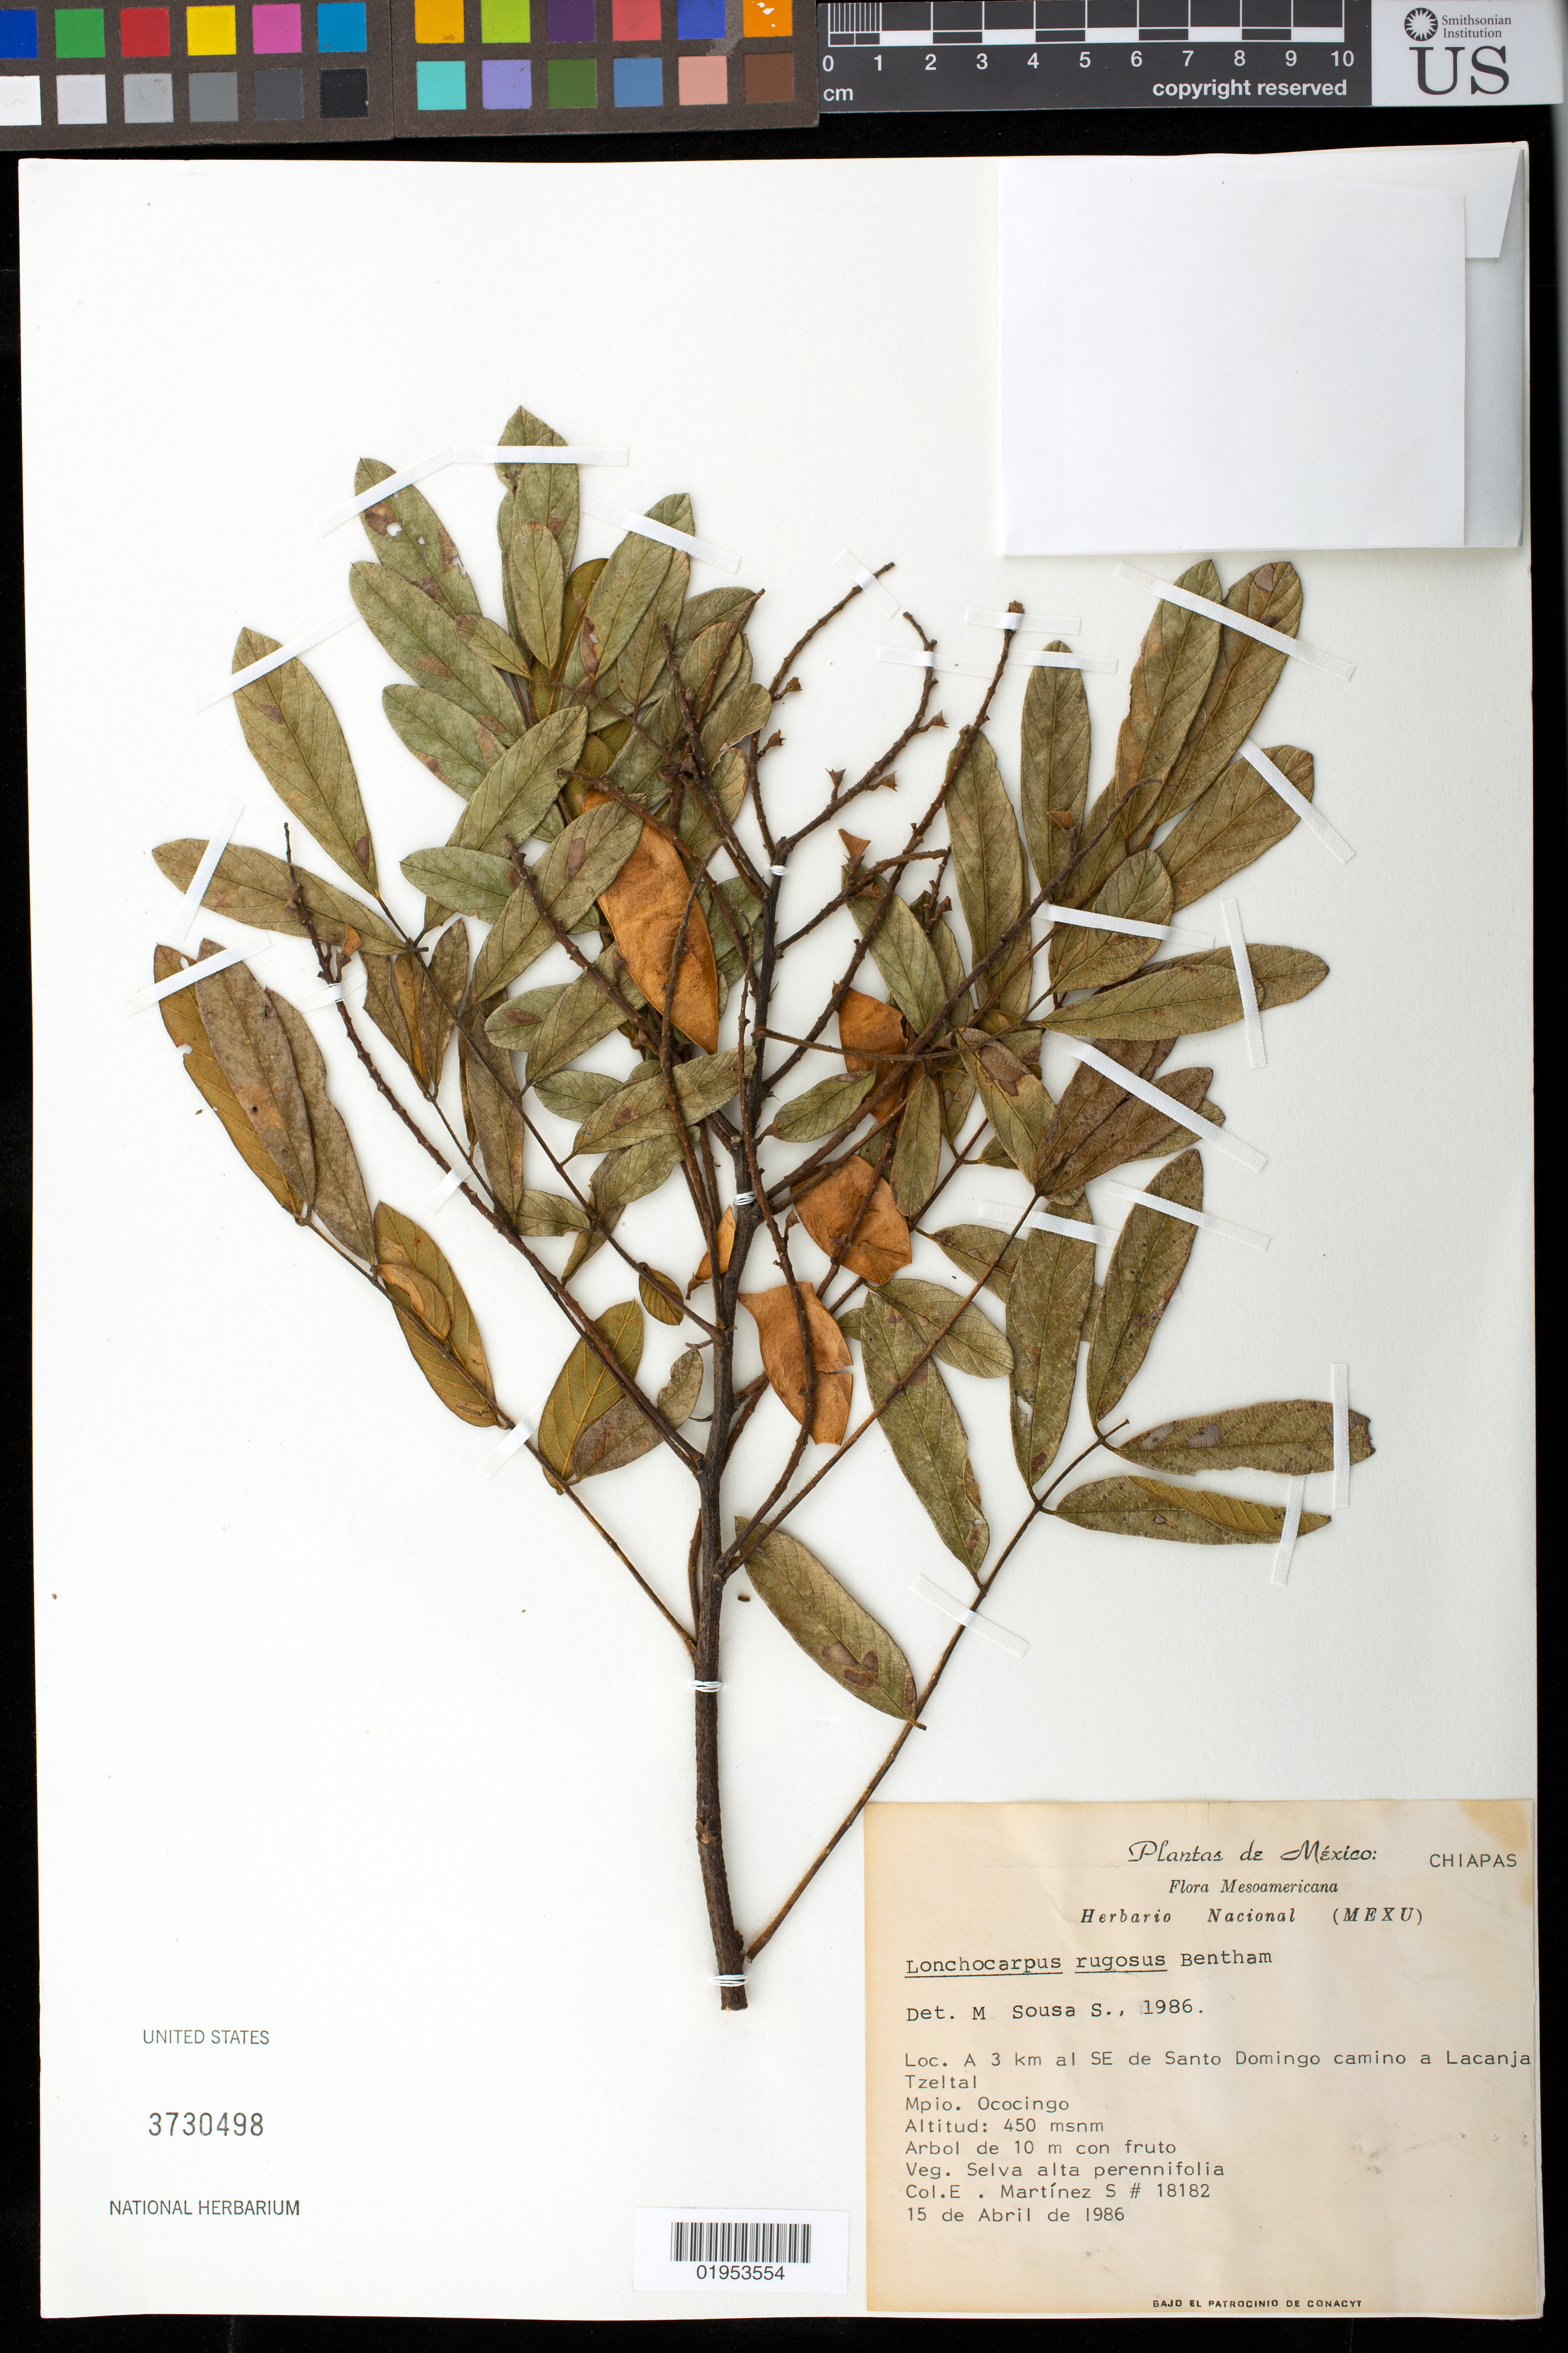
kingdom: Plantae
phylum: Tracheophyta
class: Magnoliopsida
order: Fabales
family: Fabaceae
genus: Lonchocarpus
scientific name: Lonchocarpus rugosus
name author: Benth.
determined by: Sousa S., Mario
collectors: E. Martínez Soto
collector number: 18182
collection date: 1986-04-15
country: Mexico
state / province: Chiapas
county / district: Ocosingo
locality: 3 km al SE de Santo Domingo camino a Lacanja Tzeltal.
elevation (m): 450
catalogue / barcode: US 3730498